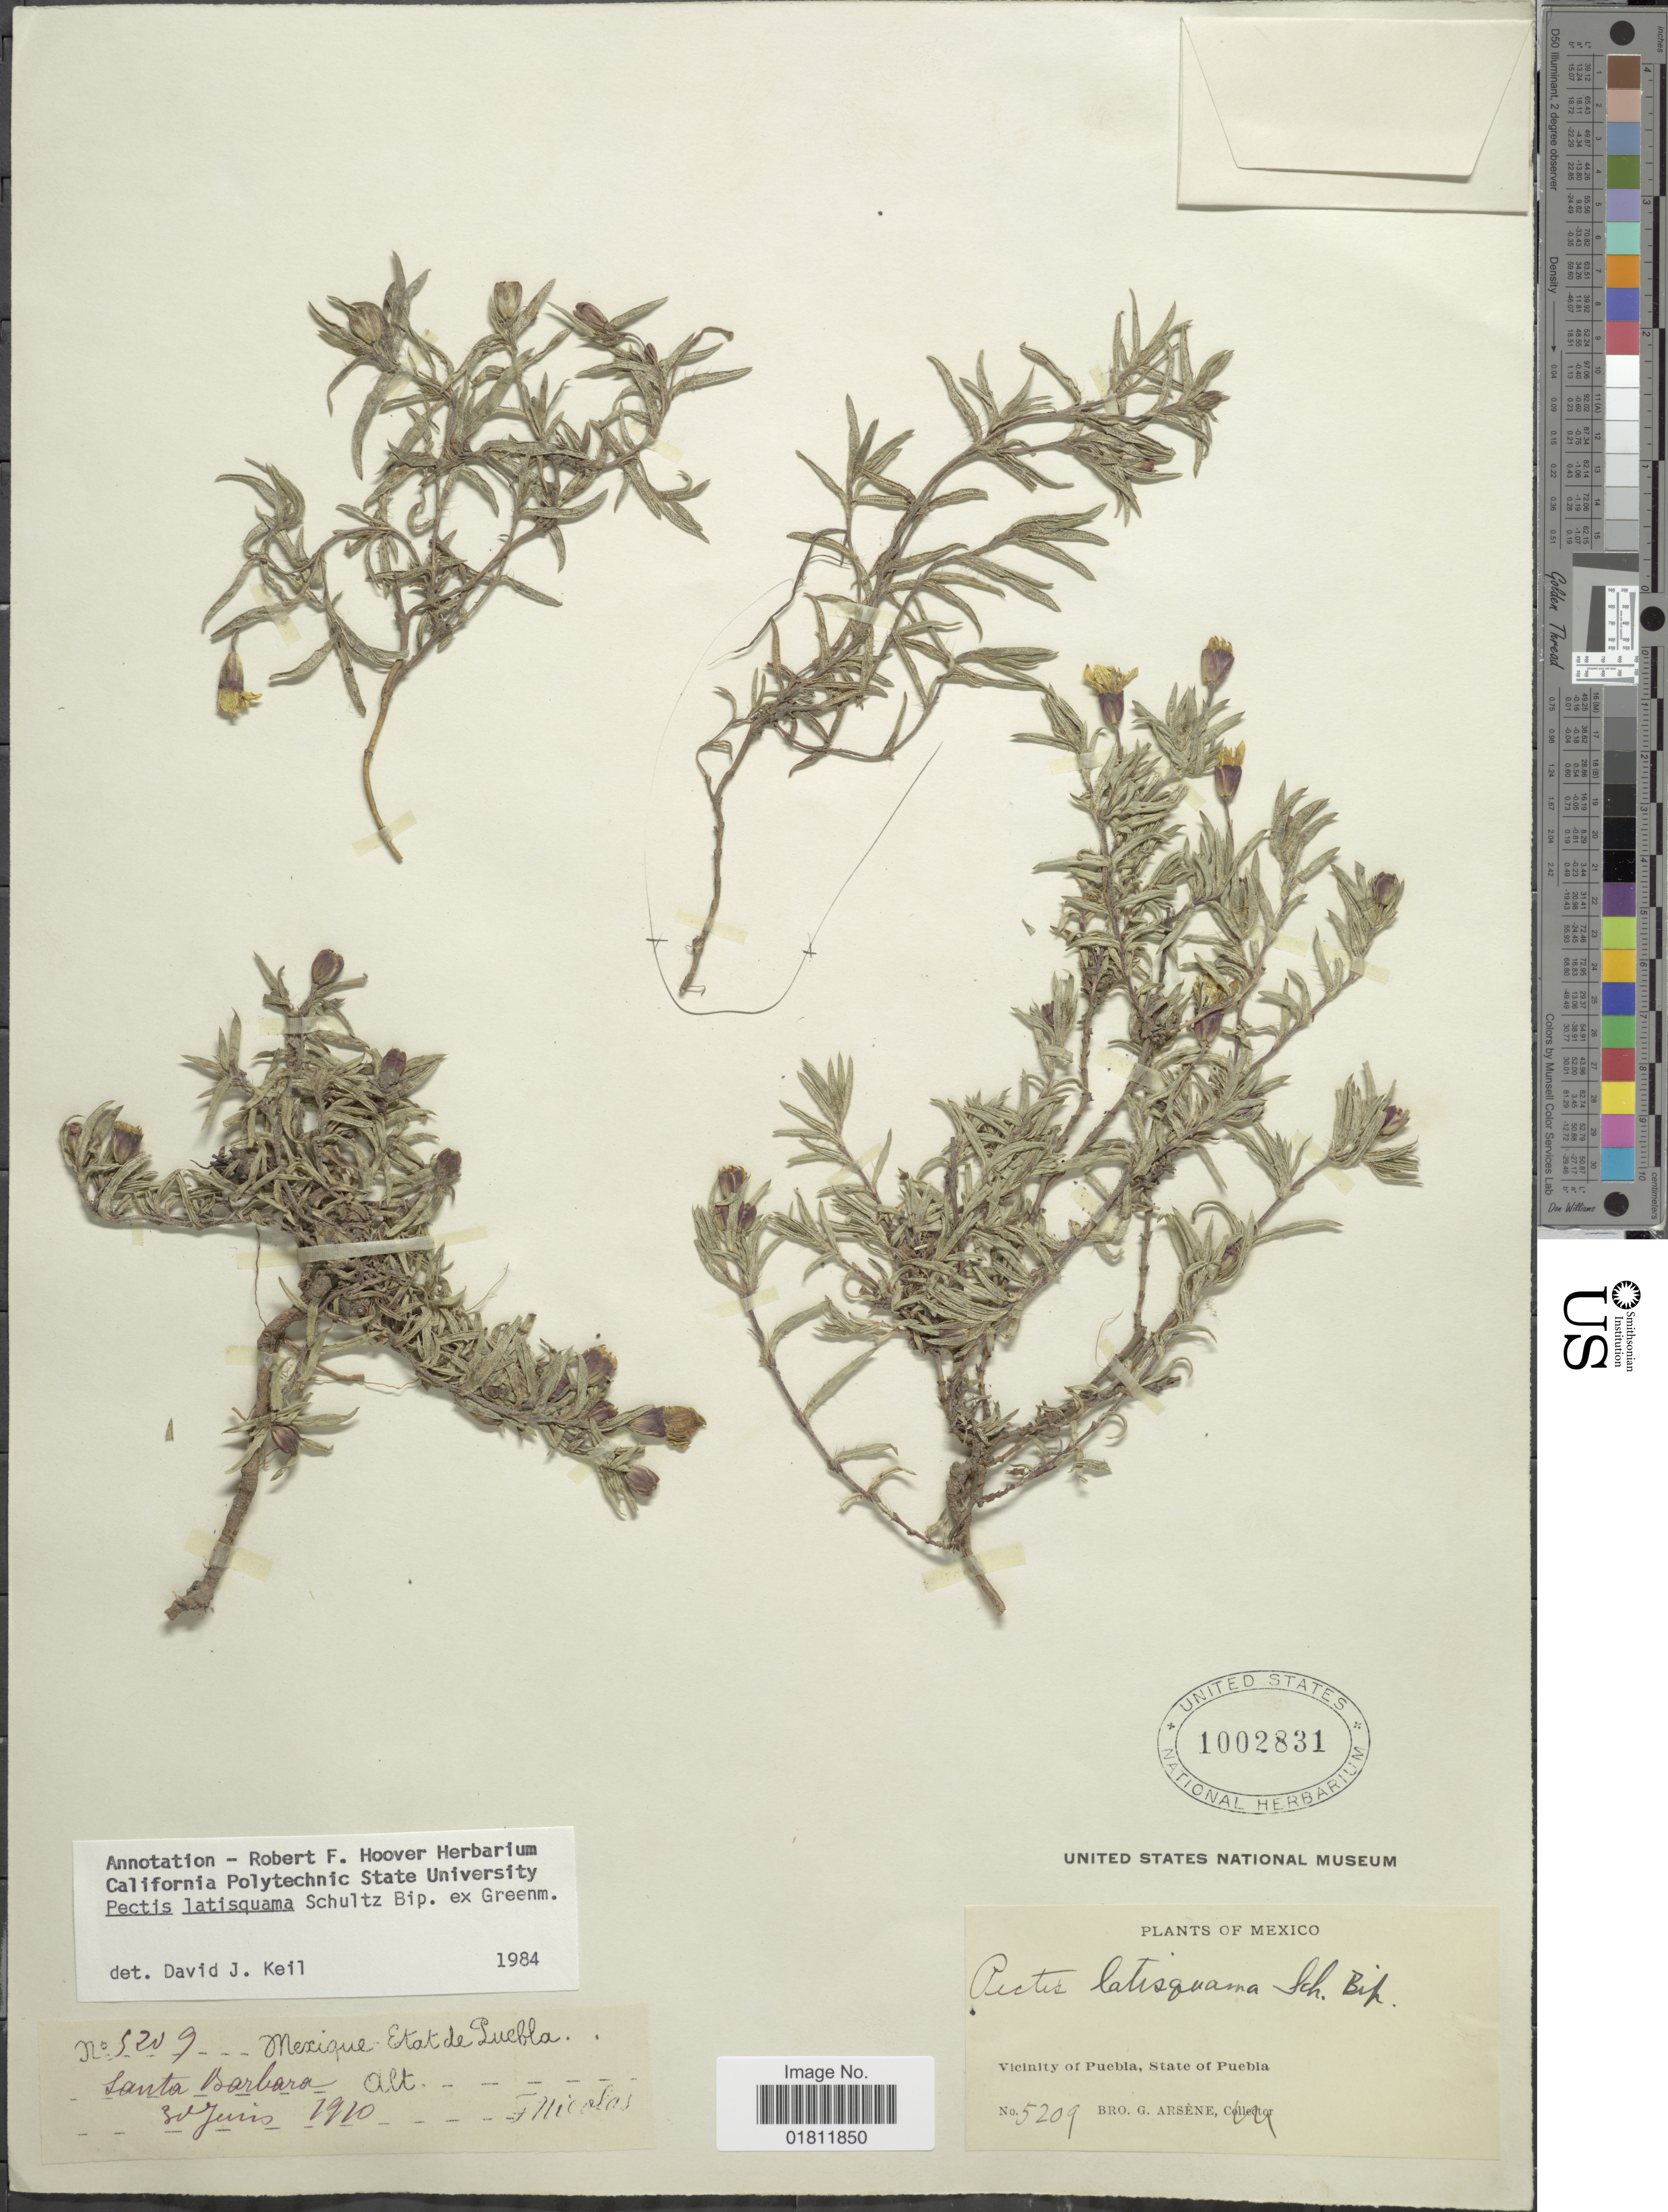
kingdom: Plantae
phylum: Tracheophyta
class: Magnoliopsida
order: Asterales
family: Asteraceae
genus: Pectis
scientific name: Pectis latisquama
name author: Sch. Bip. ex Greenm.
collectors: F. Nicolas & Bro. G. Arsène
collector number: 5209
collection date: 1910-06-30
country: Mexico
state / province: Puebla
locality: Vicinity of Puebla, State of Puebla. Santa Barbara.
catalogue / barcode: US 1002831